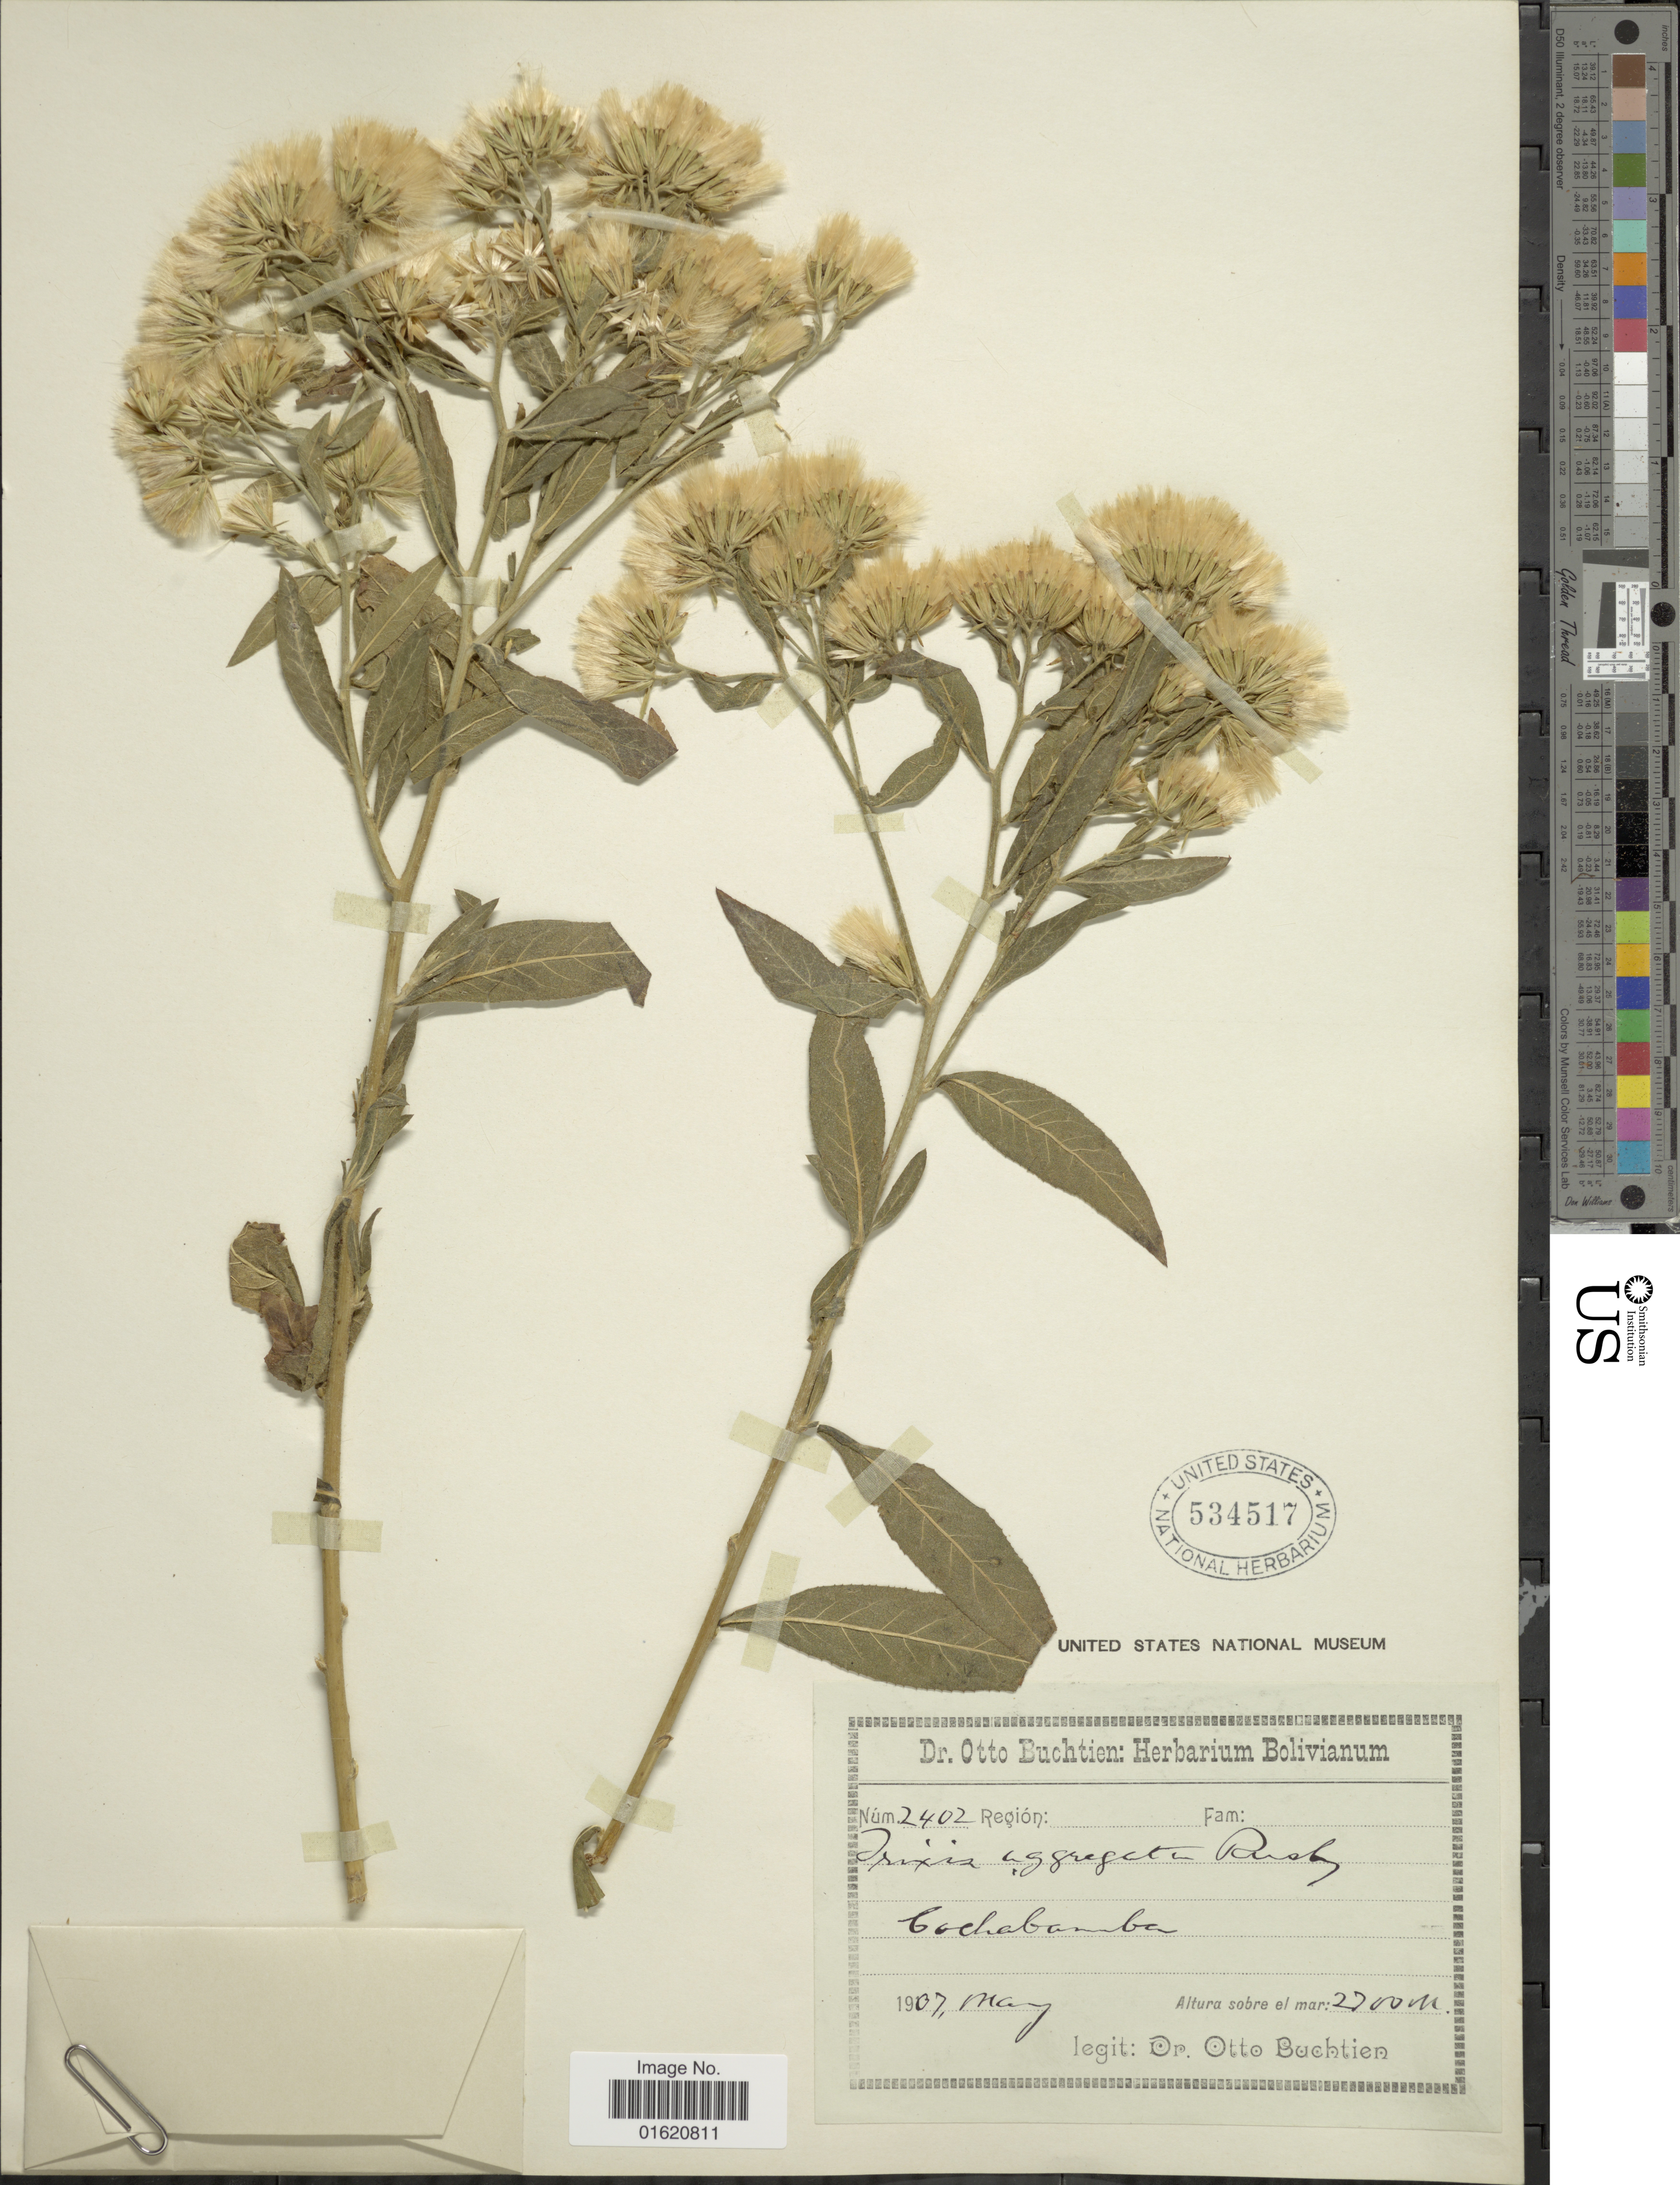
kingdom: Plantae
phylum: Tracheophyta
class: Magnoliopsida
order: Asterales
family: Asteraceae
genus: Trixis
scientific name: Trixis aggregata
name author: Rusby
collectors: O. Buchtien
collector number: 2402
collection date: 1907-05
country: Bolivia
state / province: Cochabamba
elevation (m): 2700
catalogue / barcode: US 534517